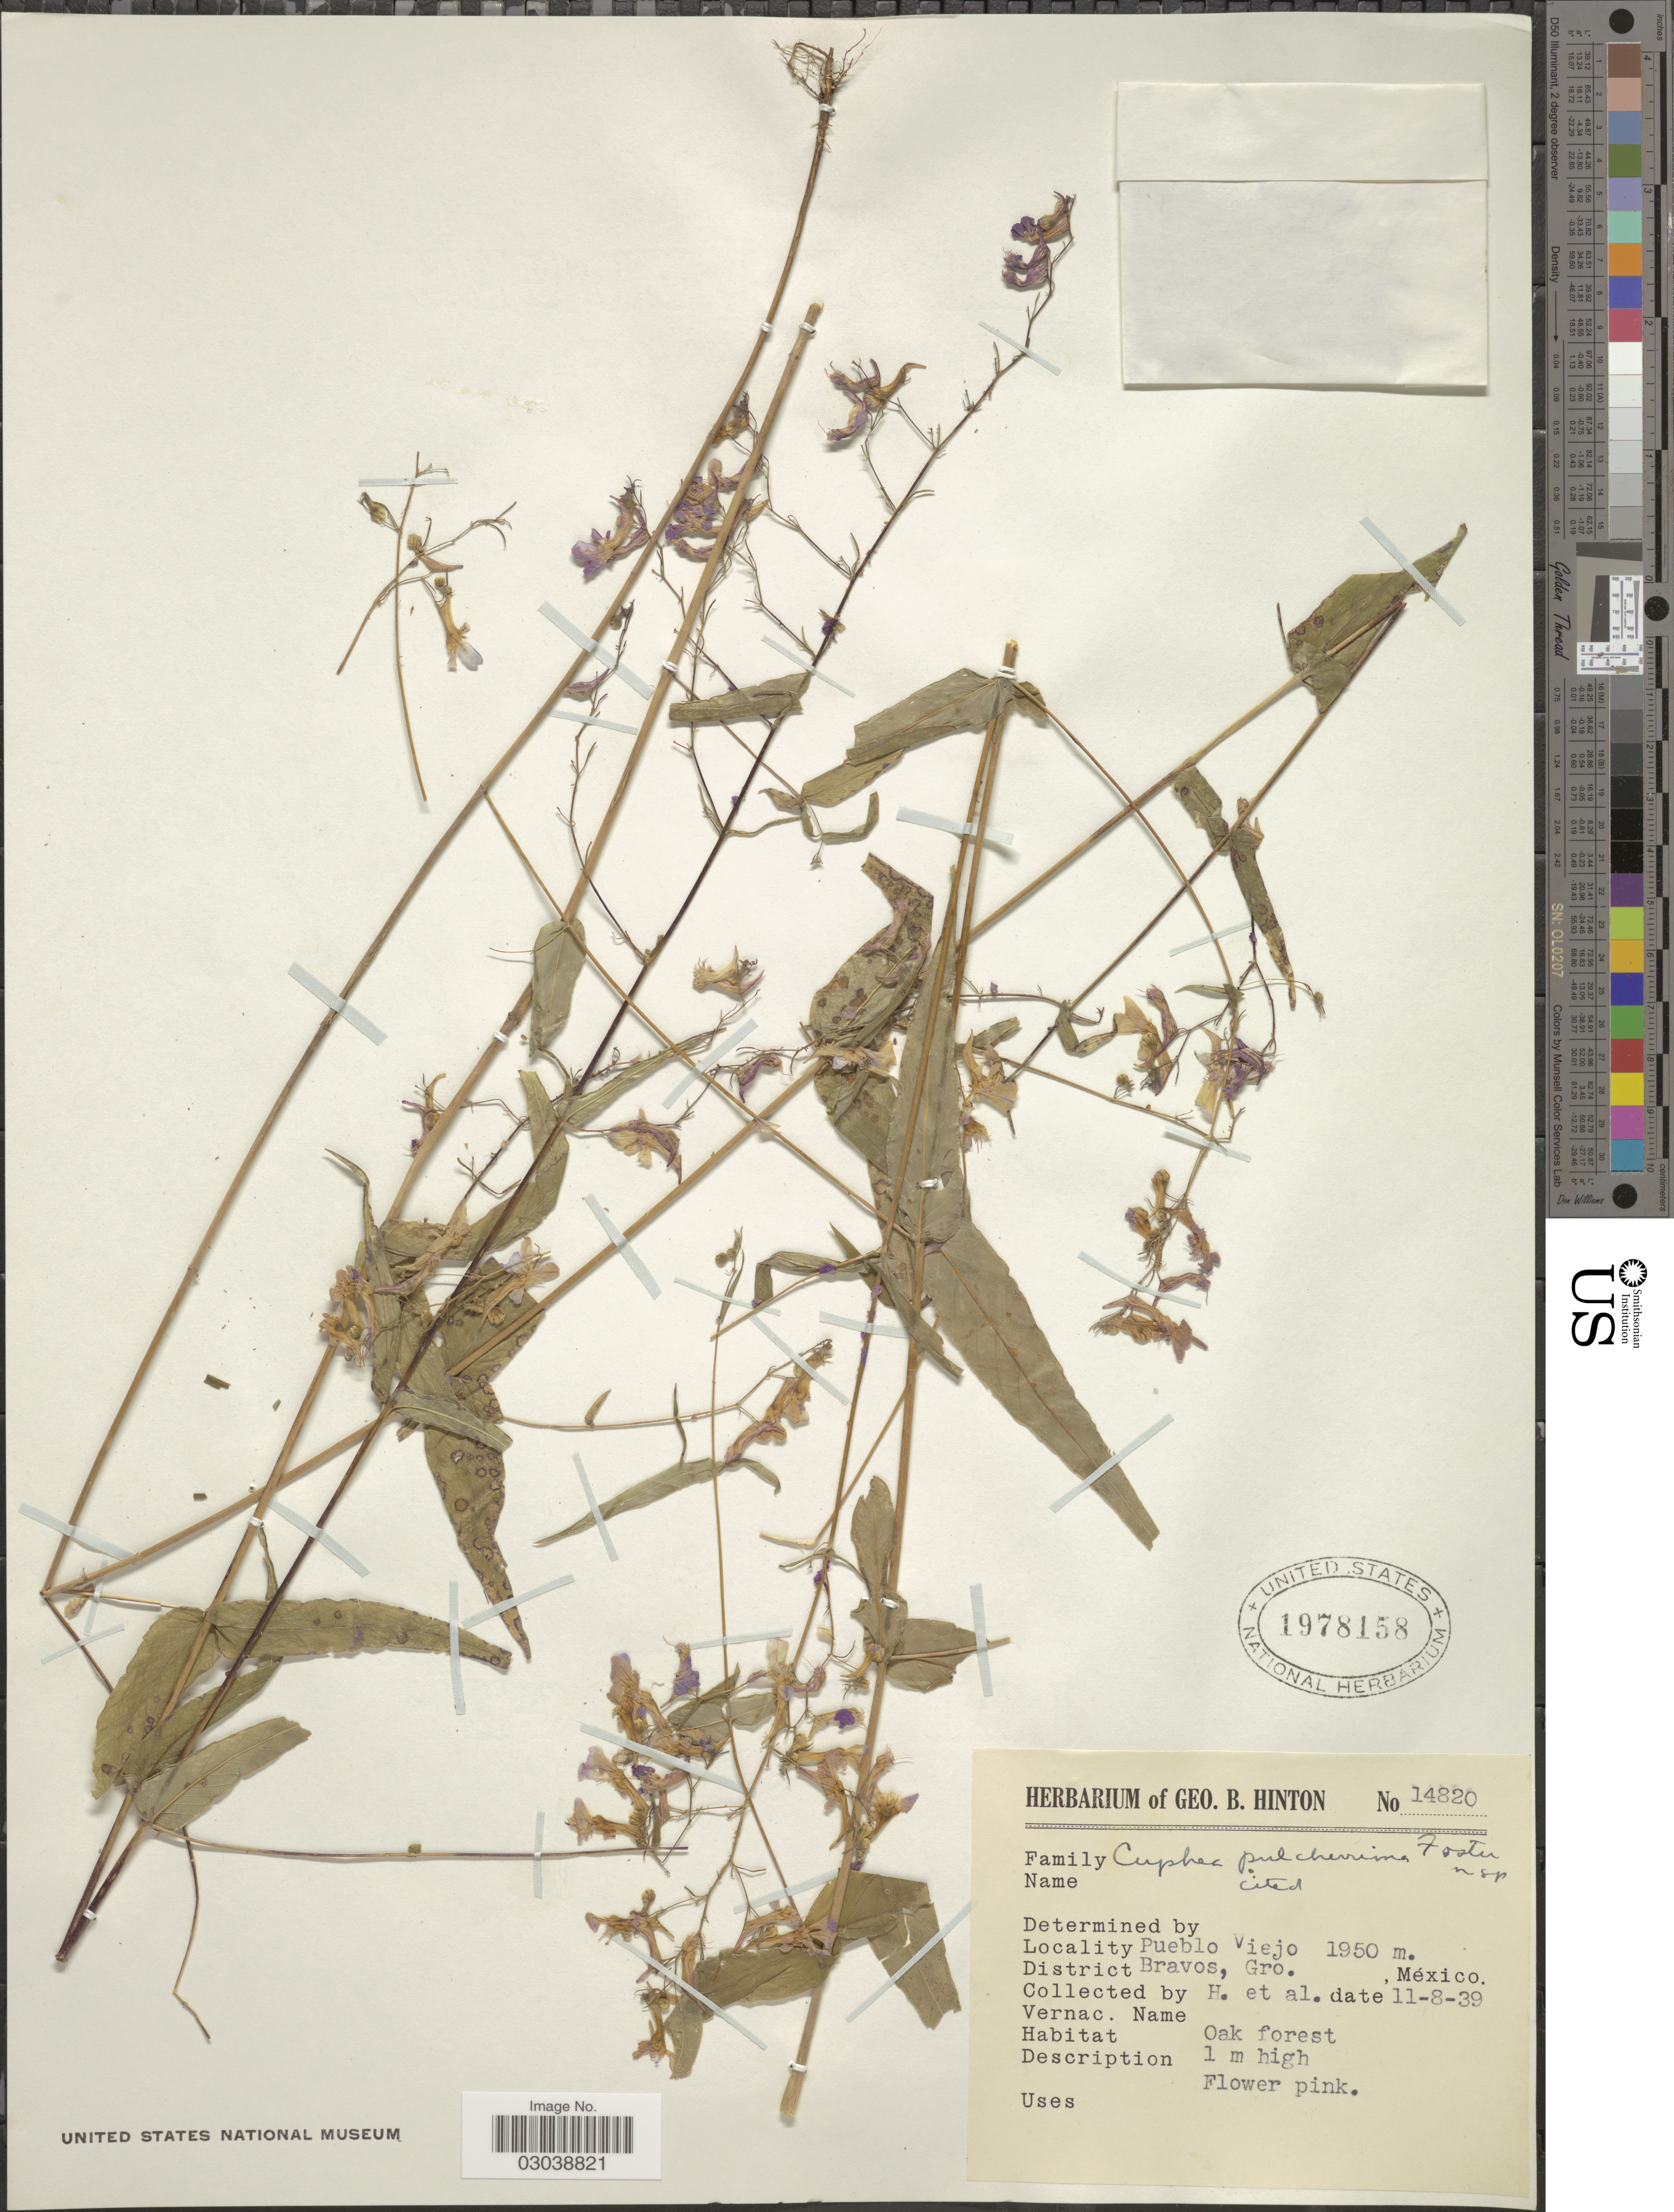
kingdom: Plantae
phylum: Tracheophyta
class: Magnoliopsida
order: Myrtales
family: Lythraceae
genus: Cuphea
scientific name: Cuphea pulcherrima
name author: R.C. Foster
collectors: G. B. Hinton & et al.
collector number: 14820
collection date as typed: Transcribed d/m/y: 11/8/39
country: Mexico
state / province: Guerrero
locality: Pueblo Viejo, District Bravos.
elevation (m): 1950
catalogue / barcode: US 1978158